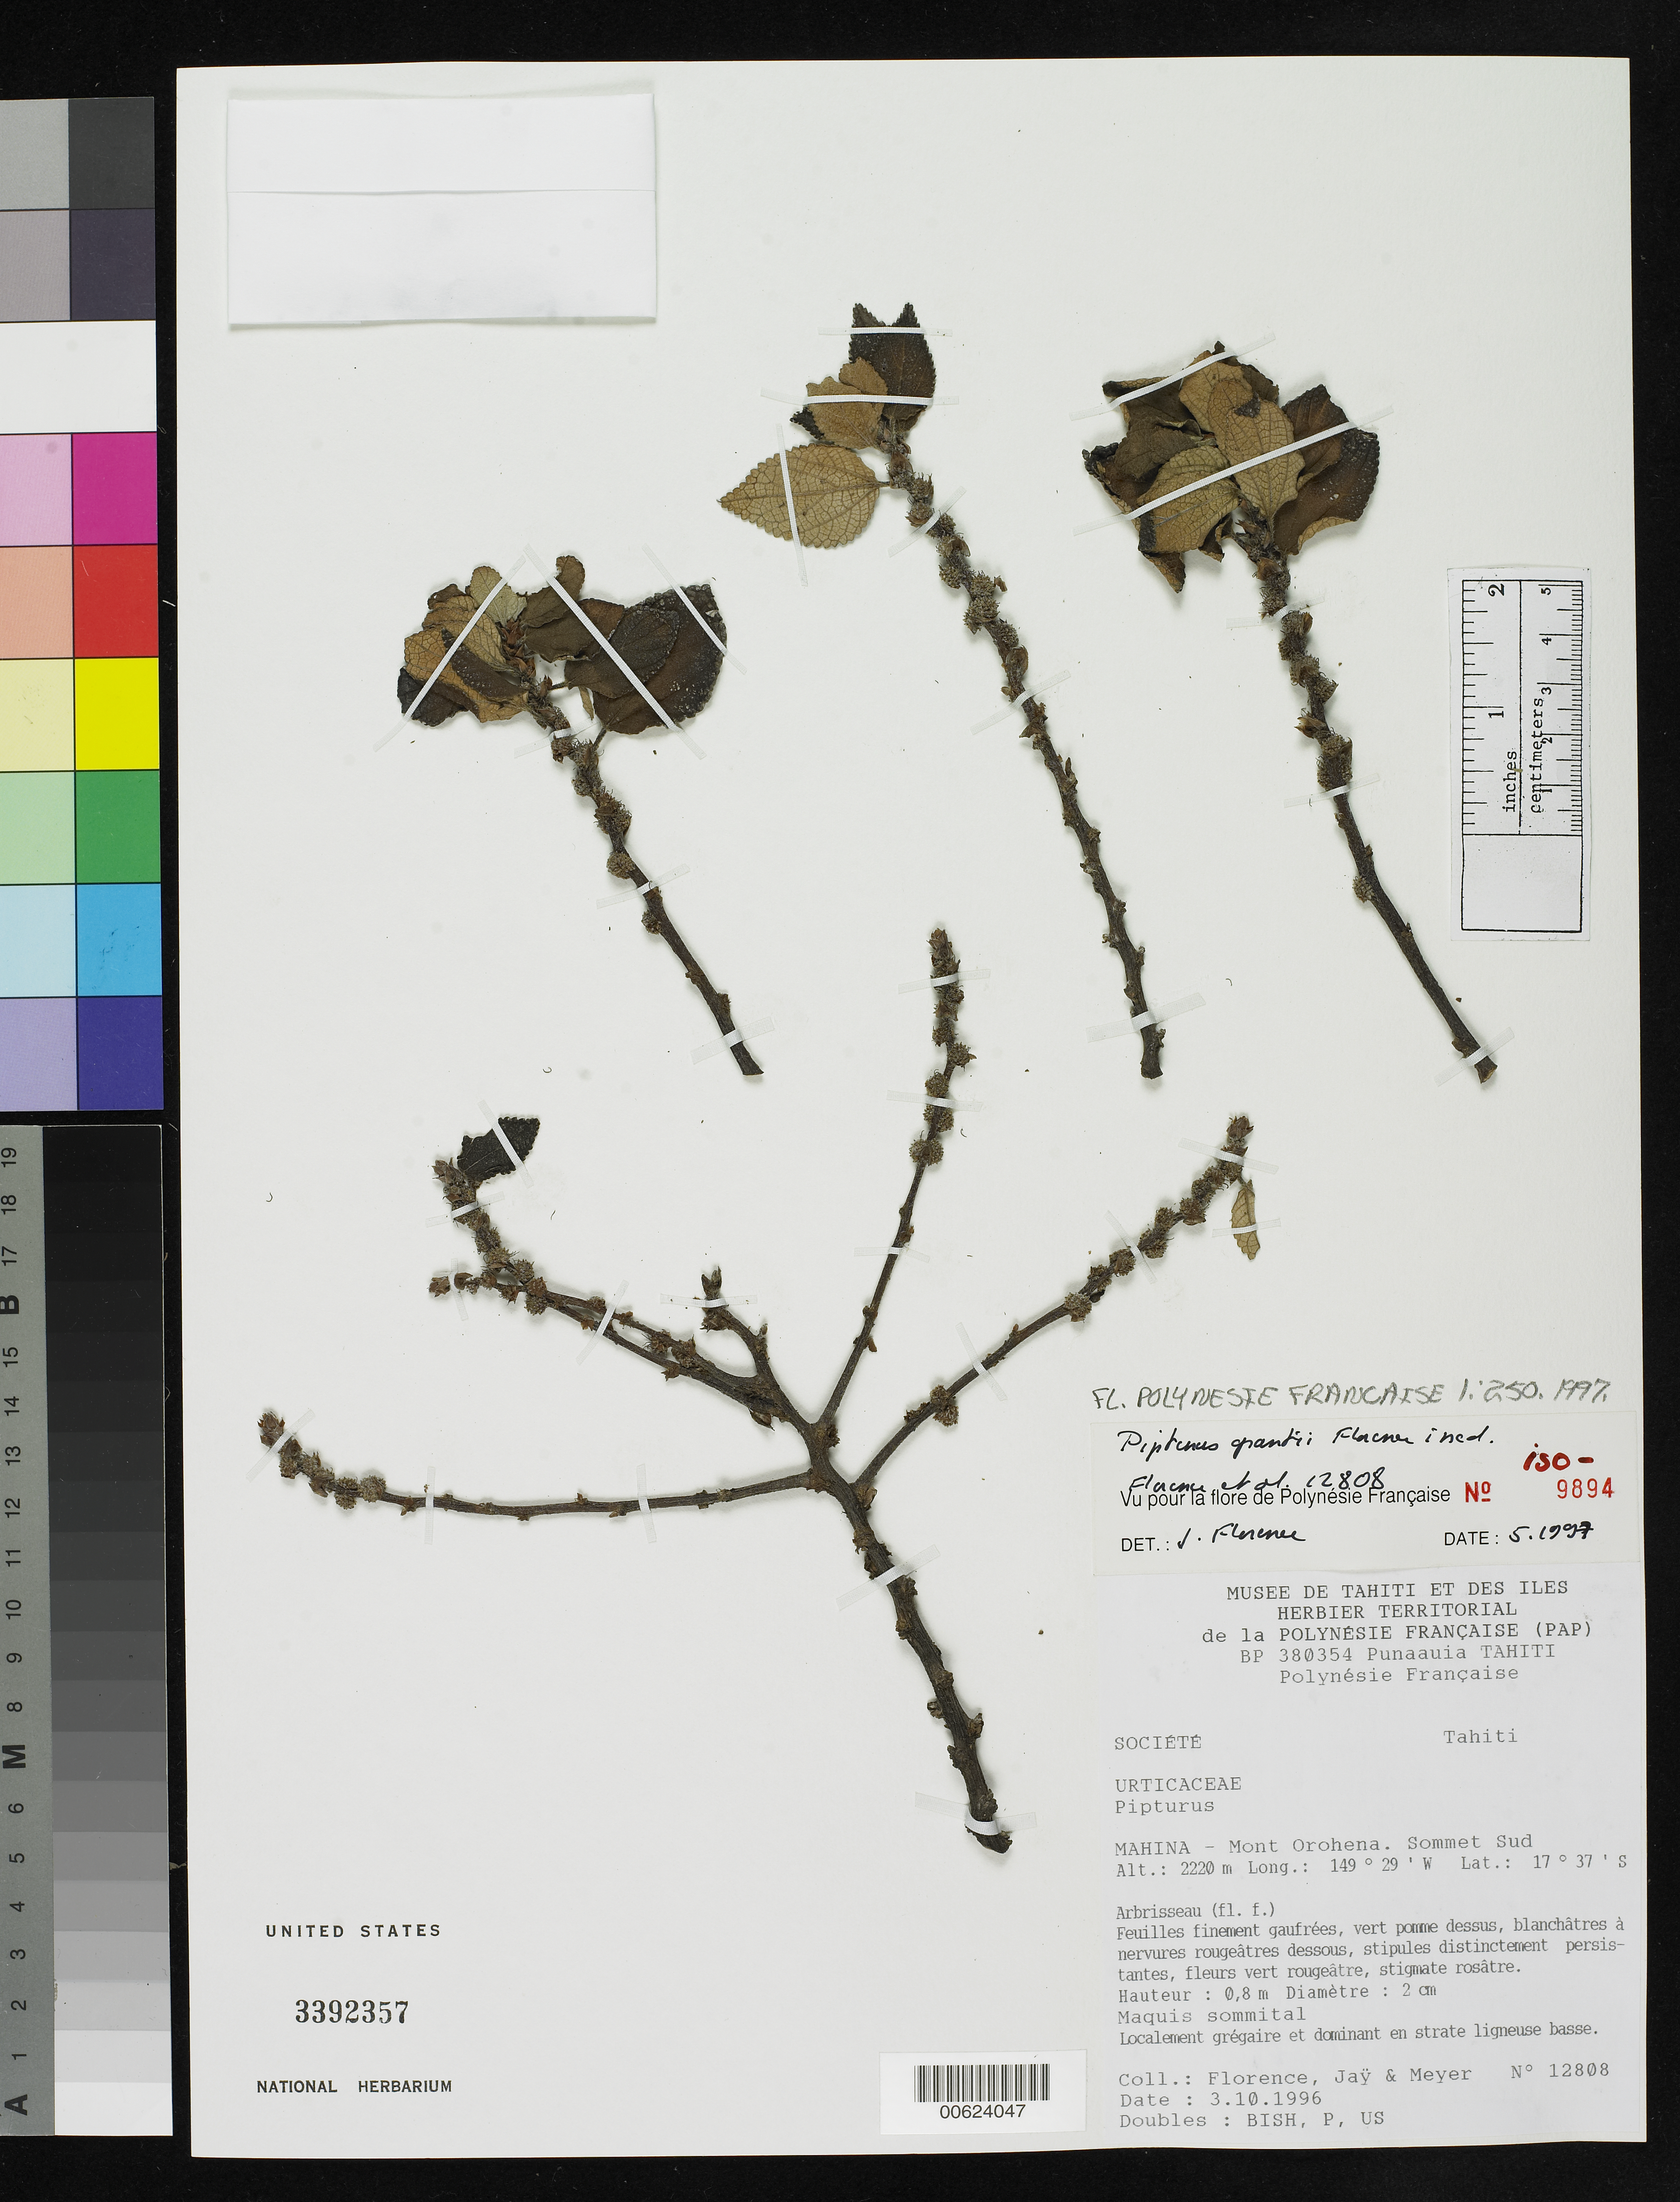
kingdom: Plantae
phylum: Tracheophyta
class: Magnoliopsida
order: Rosales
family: Urticaceae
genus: Pipturus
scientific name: Pipturus grantii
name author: J. Florence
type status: Isotype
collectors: J. Florence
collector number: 12808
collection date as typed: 03 Oct 1996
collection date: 1996-10-03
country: French Polynesia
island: Tahiti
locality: Mahina, Mont Orohena, sommet sud. [Society Is.]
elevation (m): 2220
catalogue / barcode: US 3392357